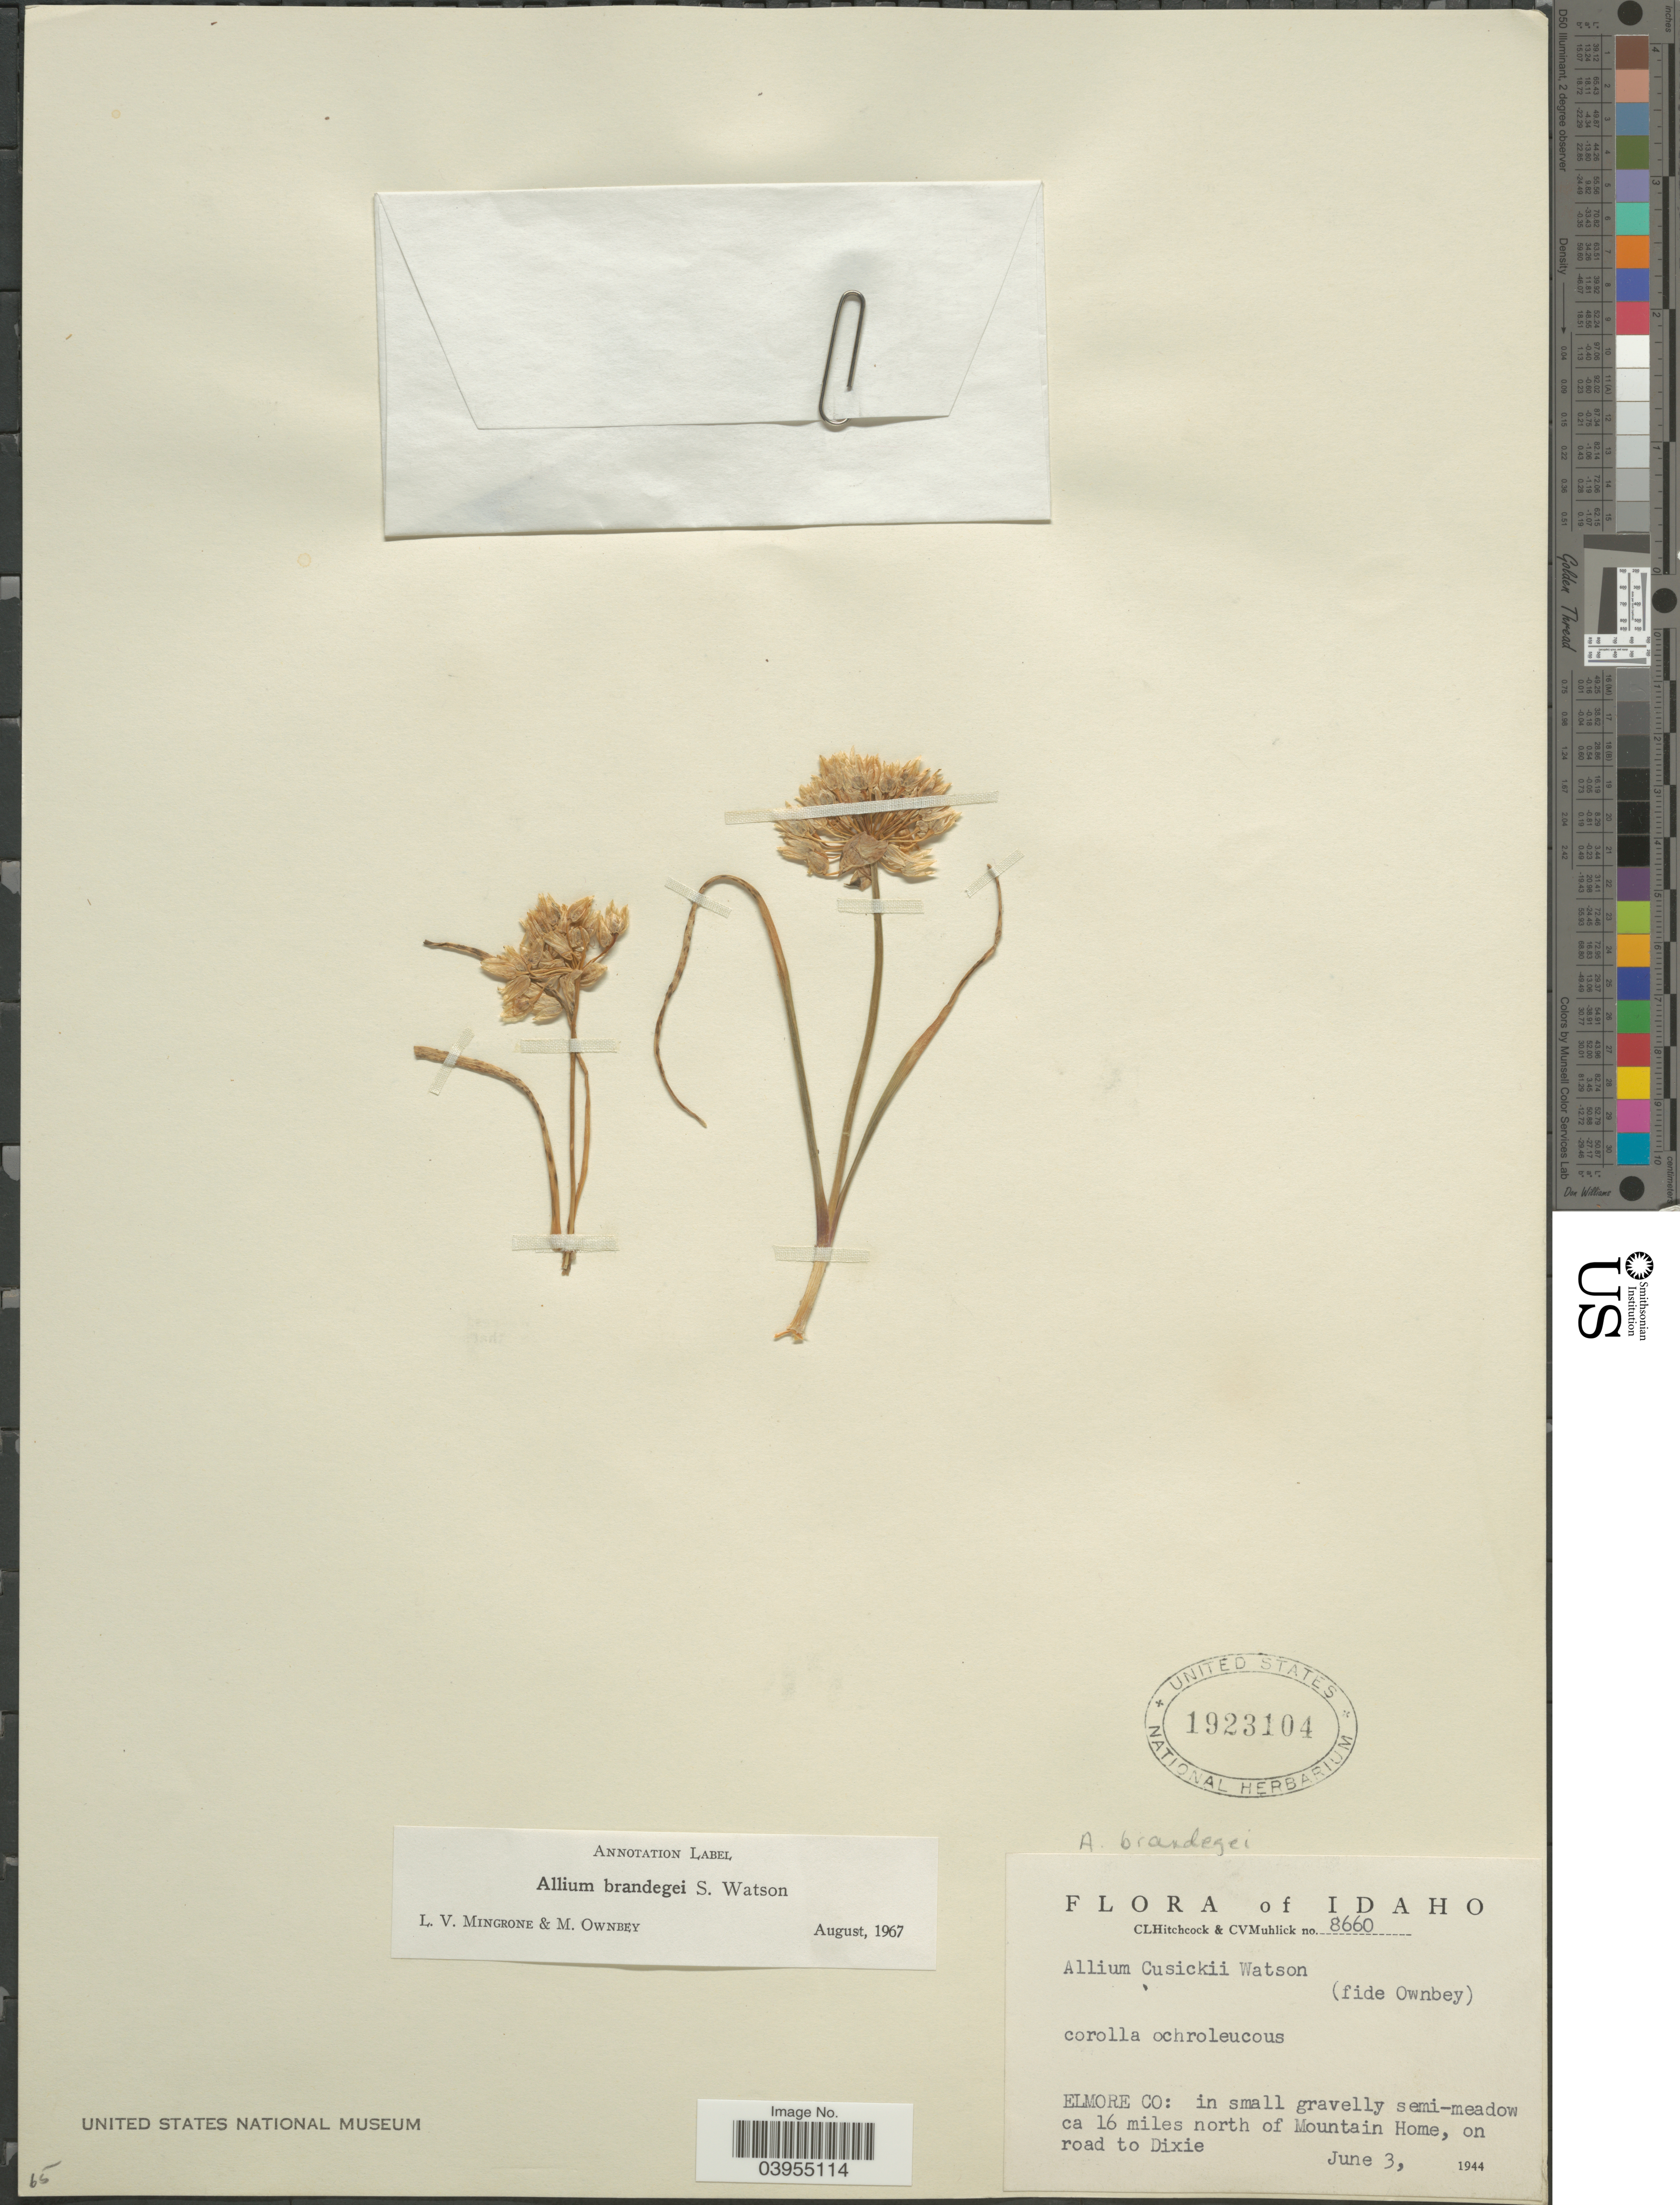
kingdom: Plantae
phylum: Tracheophyta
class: Liliopsida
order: Asparagales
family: Amaryllidaceae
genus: Allium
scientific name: Allium brandegeei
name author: S. Watson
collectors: C. L. Hitchcock & C. V. Muhlick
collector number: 8660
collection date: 1944-06-03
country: United States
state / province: Idaho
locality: Elmore Co: ca 16 miles north of Mountain Home, on road to Dixie.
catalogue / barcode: US 1923104